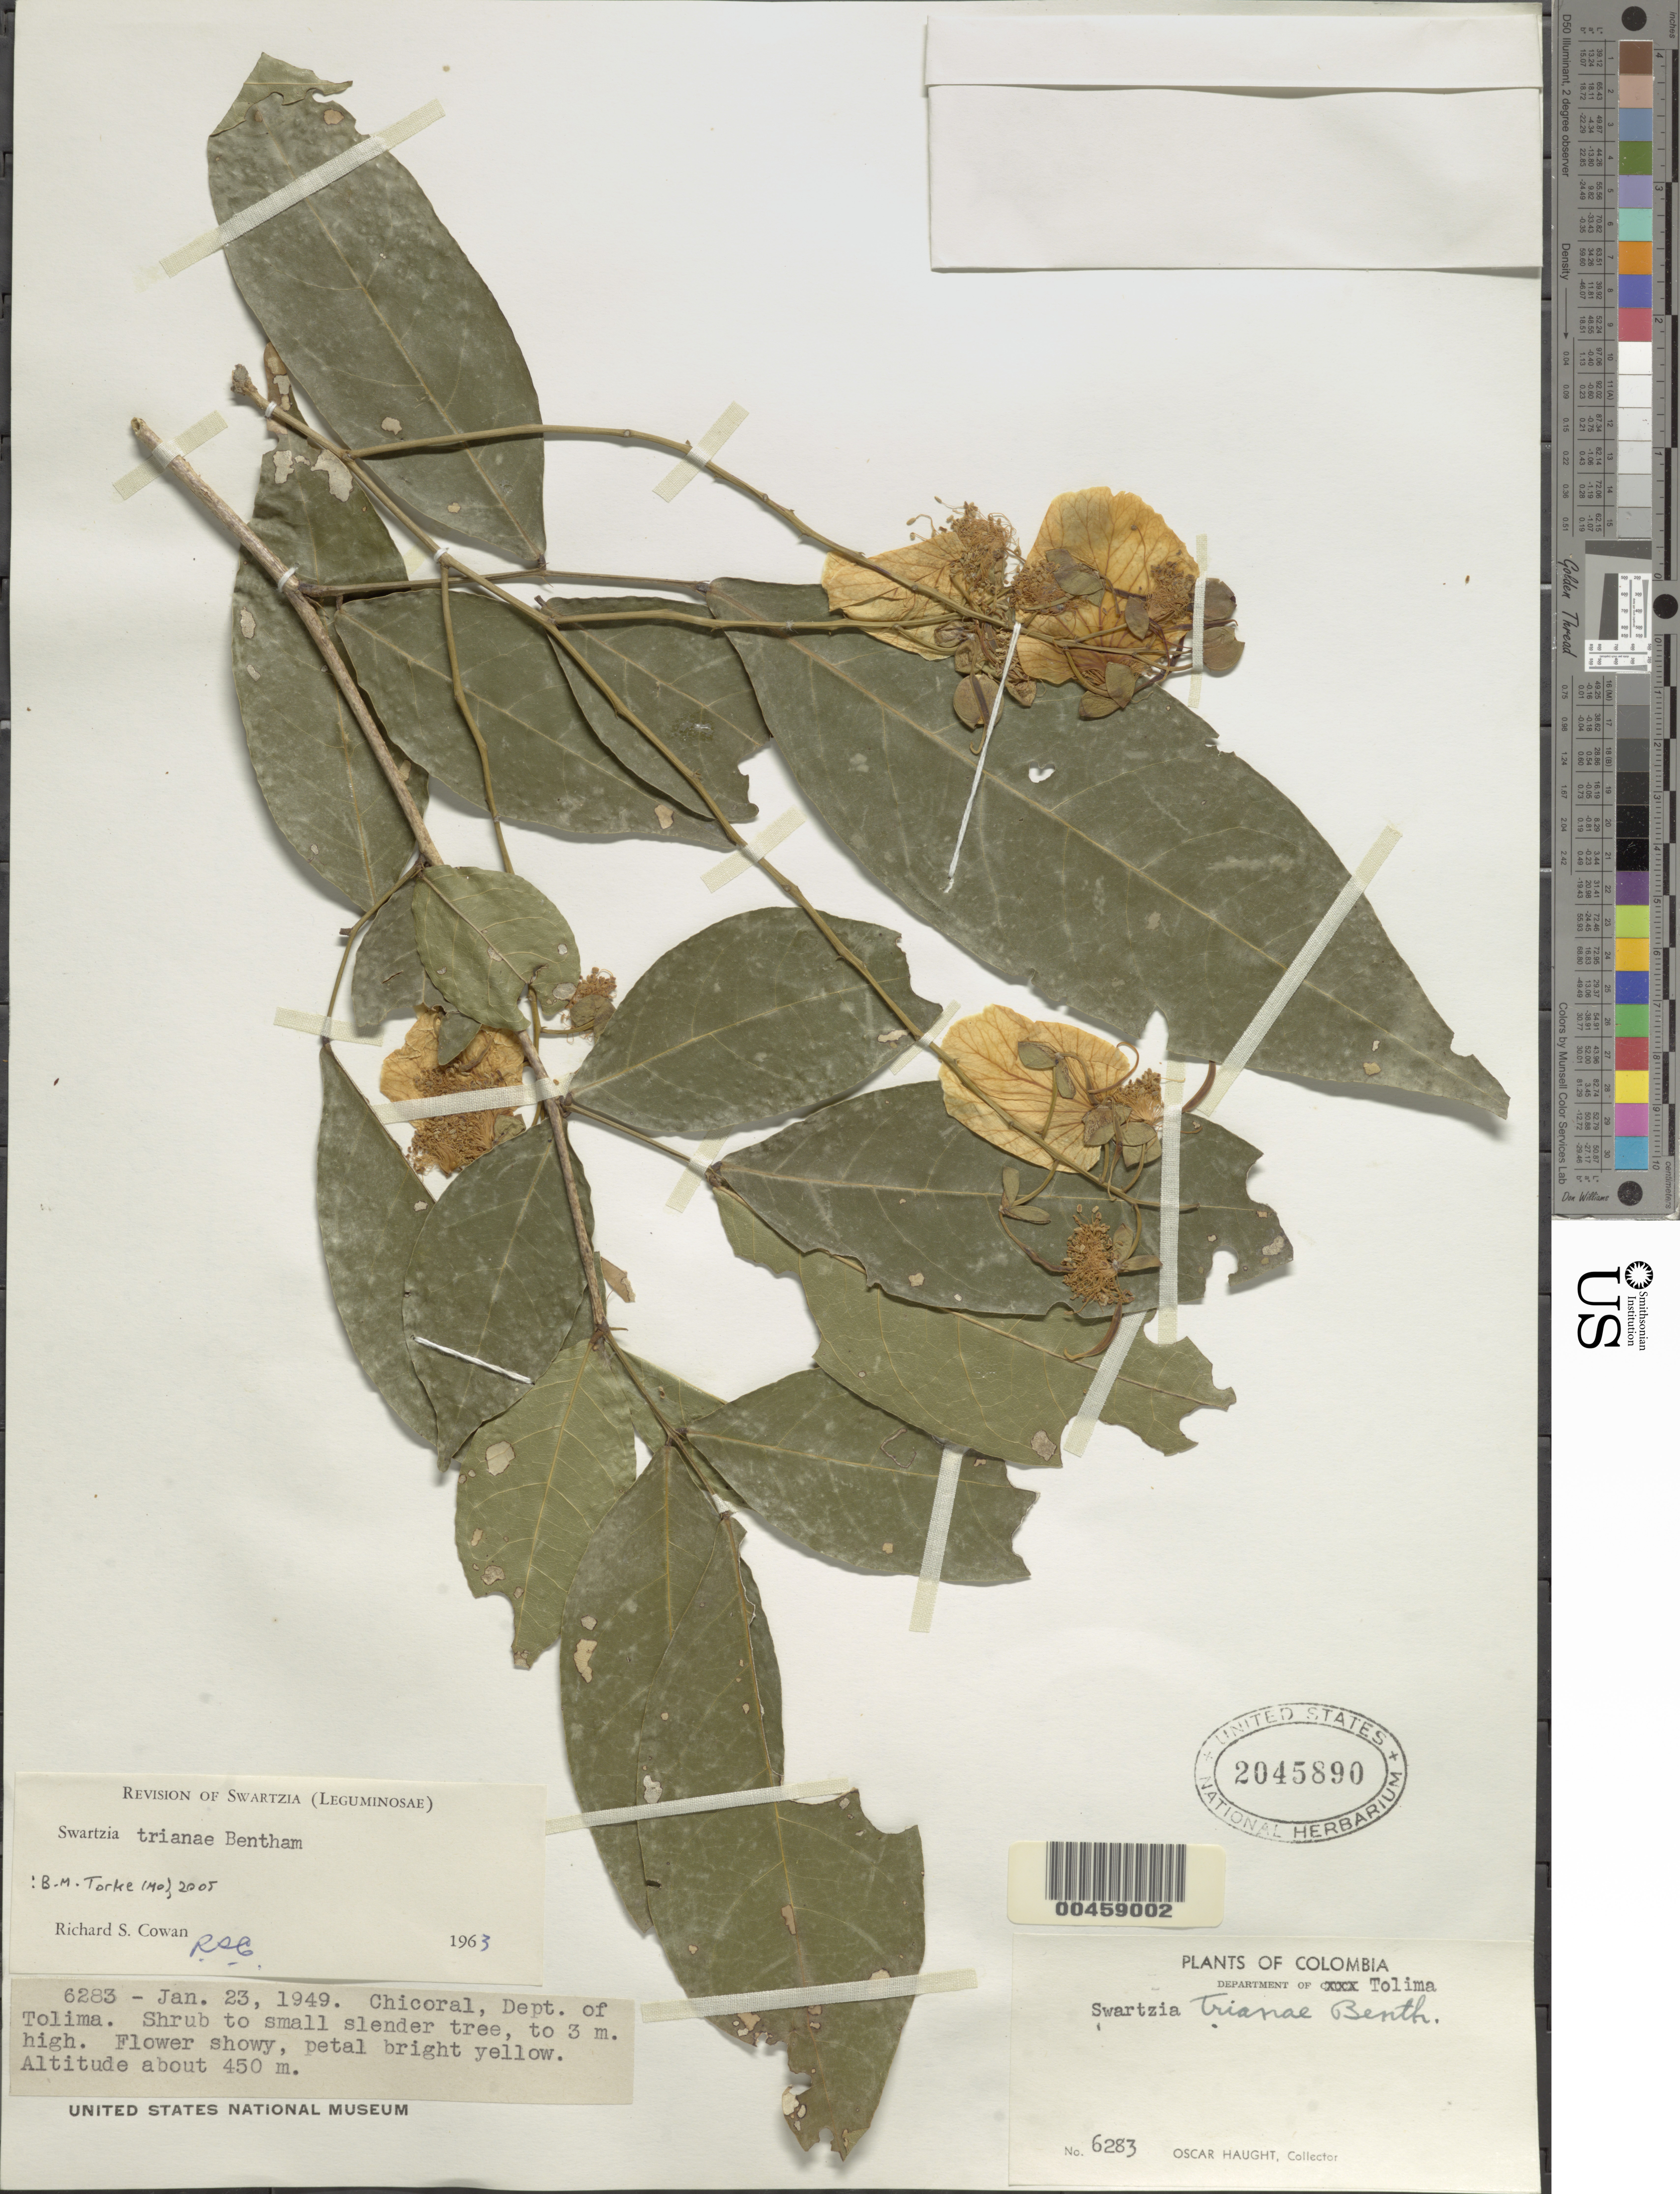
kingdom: Plantae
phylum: Tracheophyta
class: Magnoliopsida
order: Fabales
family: Fabaceae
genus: Swartzia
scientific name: Swartzia trianae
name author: Benth. in Mart.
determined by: Cowan, R. S.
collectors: O. L. Haught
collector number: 6283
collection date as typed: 23 Jan 1949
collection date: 1949-01-23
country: Colombia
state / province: Tolima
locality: Chicoral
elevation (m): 450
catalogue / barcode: US 2045890